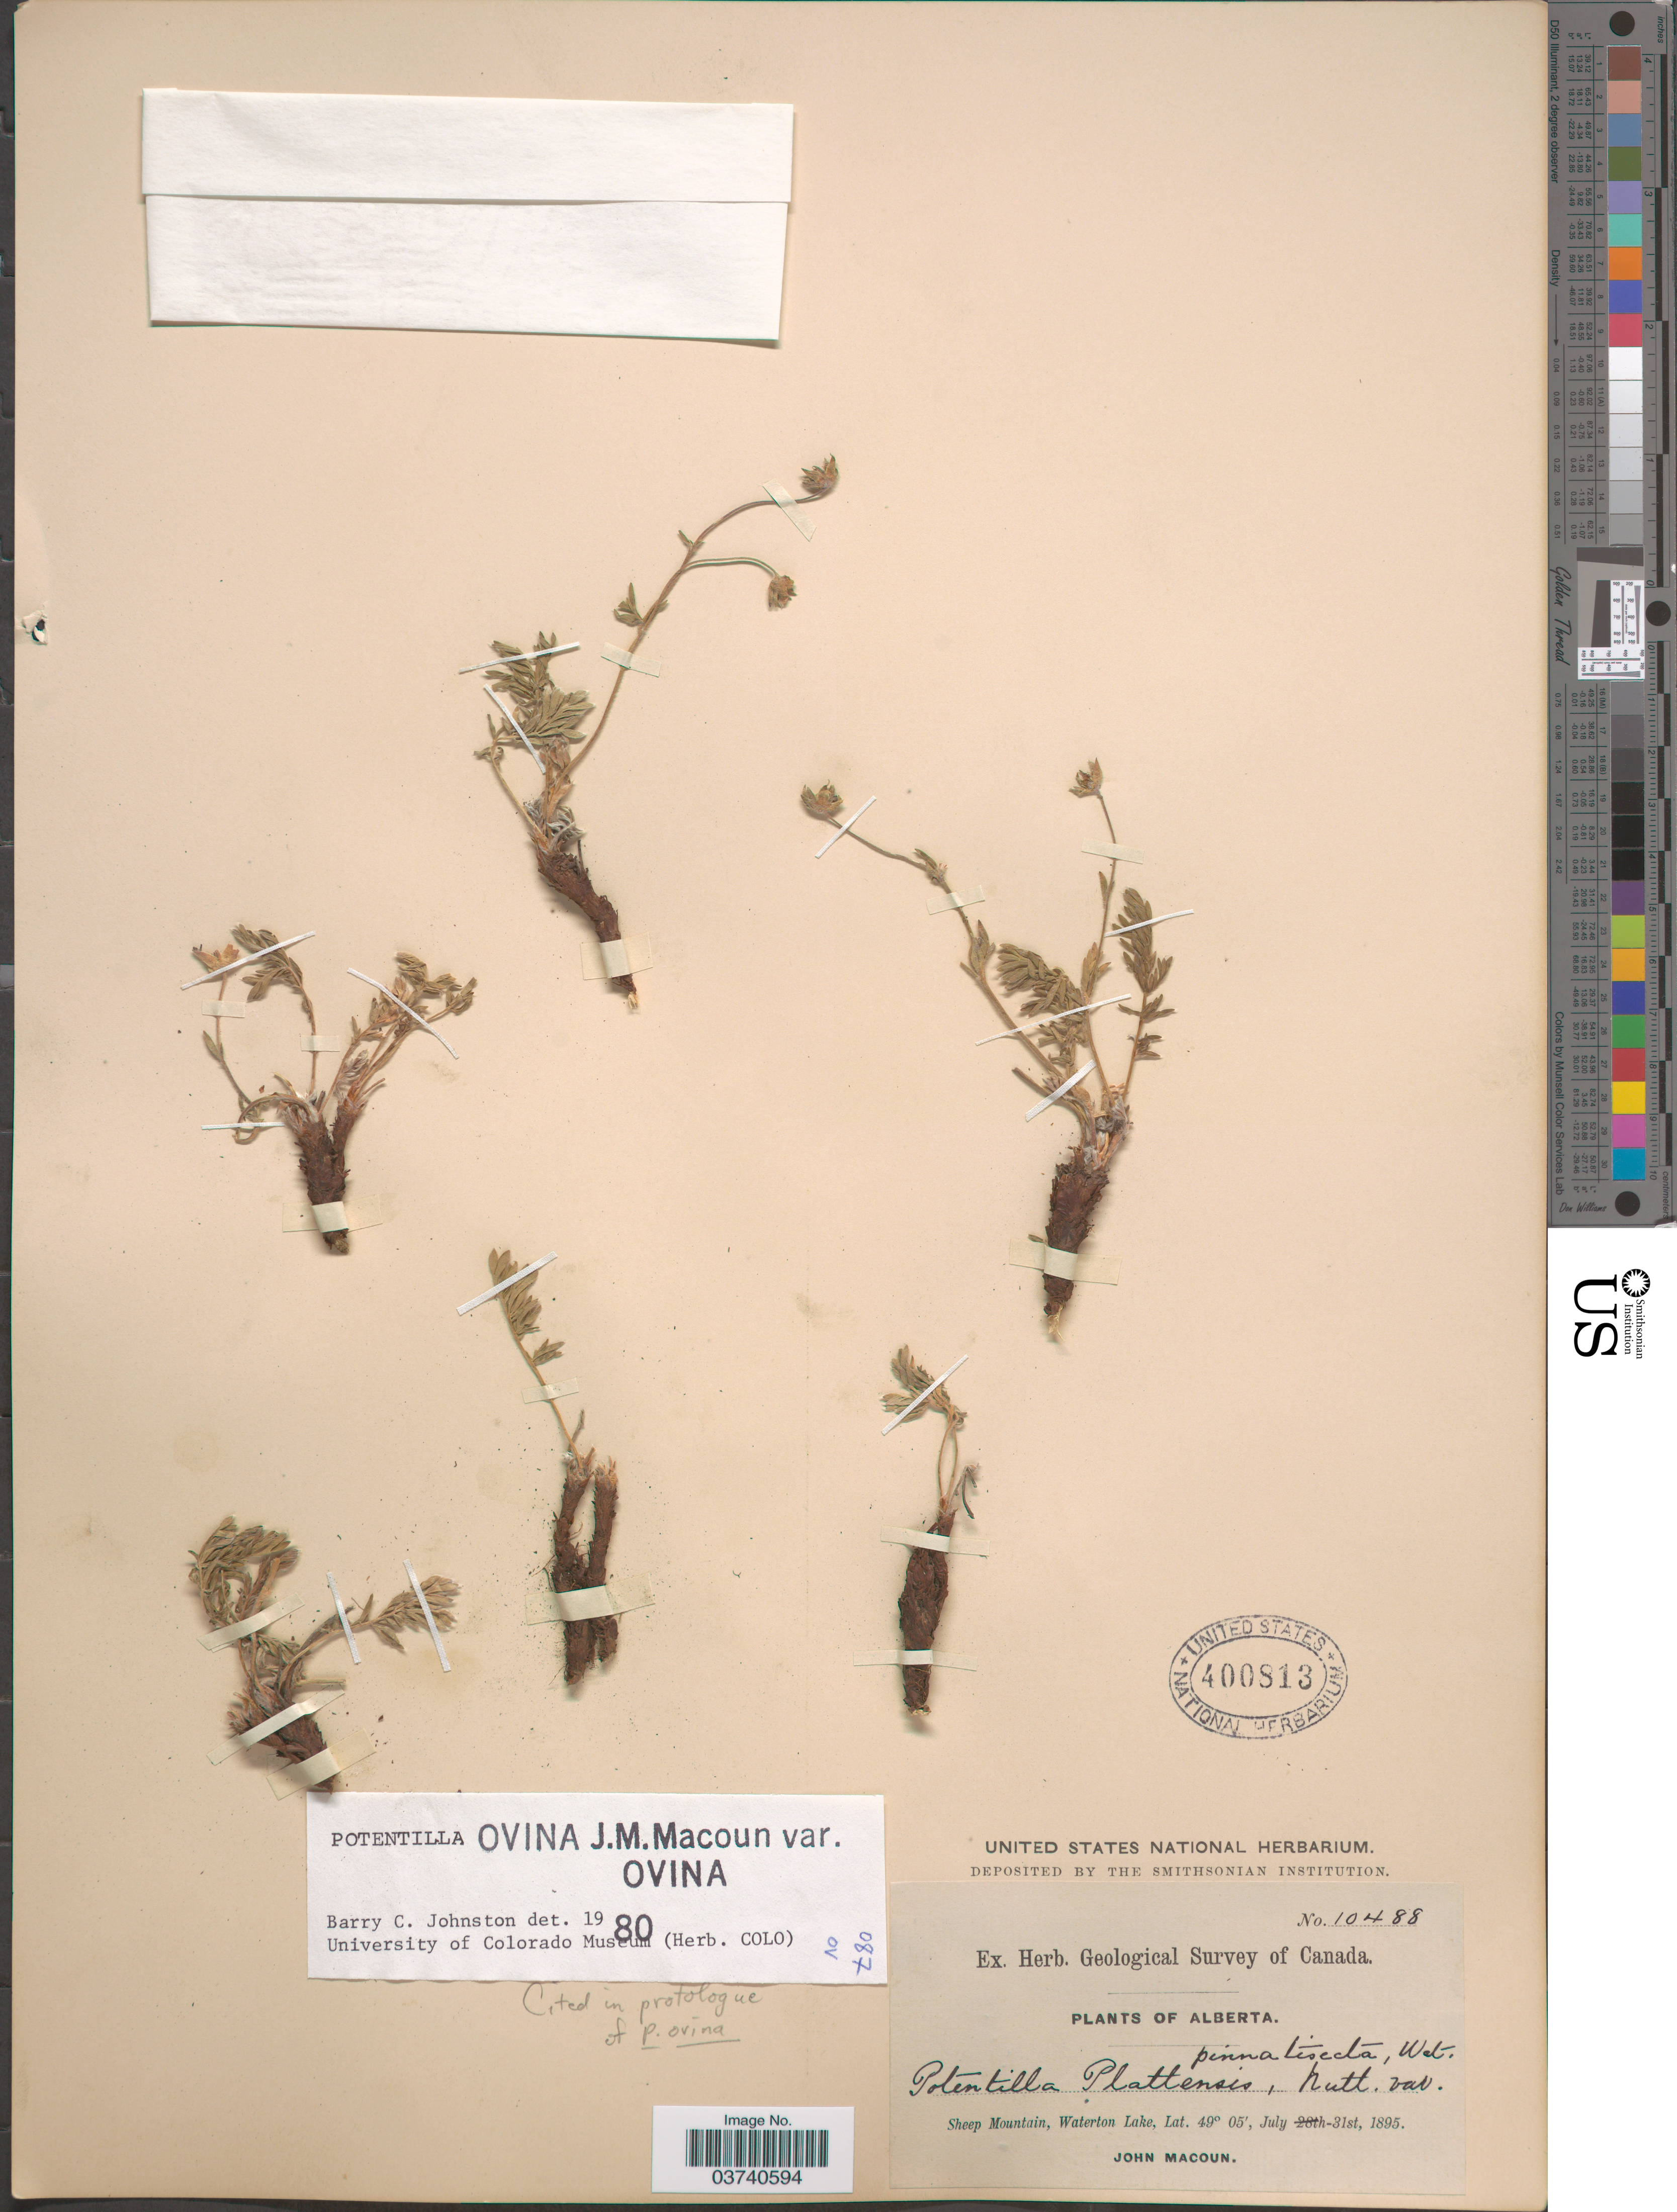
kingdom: Plantae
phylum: Tracheophyta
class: Magnoliopsida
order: Rosales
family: Rosaceae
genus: Potentilla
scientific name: Potentilla ovina var. ovina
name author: Macoun ex J.M. Macoun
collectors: J. Macoun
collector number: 10488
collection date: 1895-07-31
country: Canada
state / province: Alberta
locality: Sheep Mountain, Waterton Lake.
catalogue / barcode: US 400813